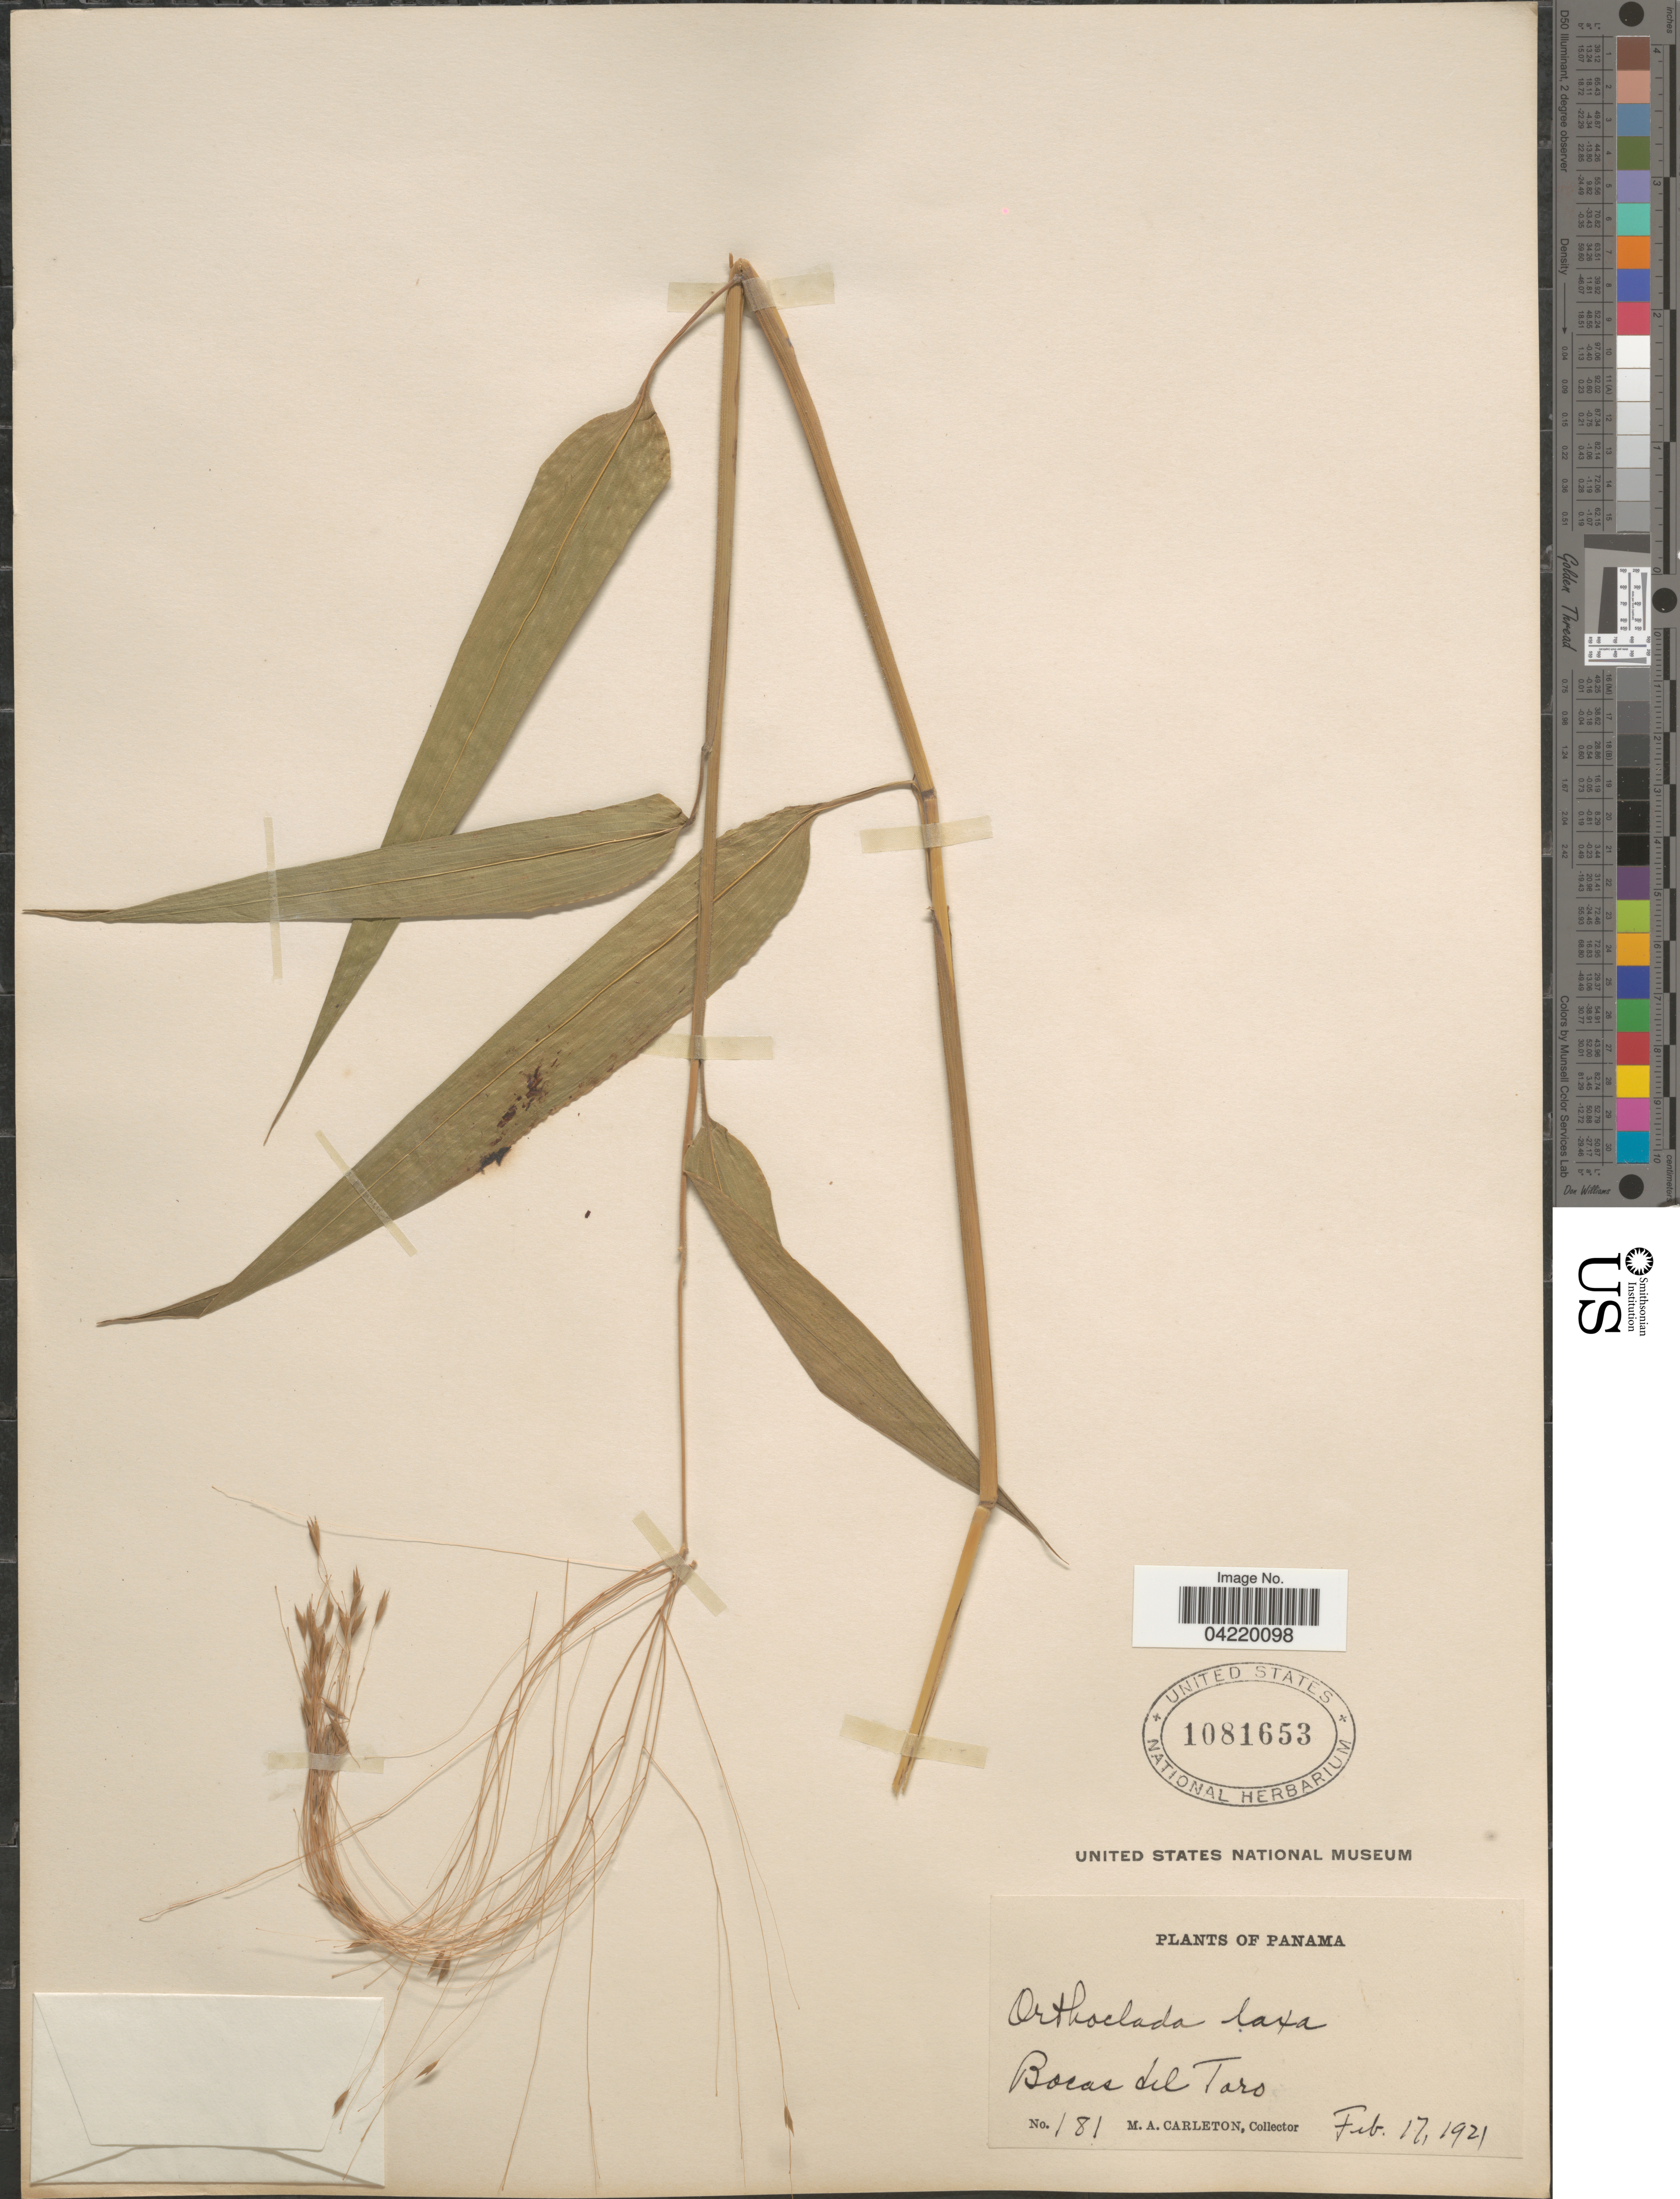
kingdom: Plantae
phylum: Tracheophyta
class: Liliopsida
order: Poales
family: Poaceae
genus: Orthoclada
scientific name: Orthoclada laxa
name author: P. Beauv.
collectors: M. A. Carleton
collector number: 181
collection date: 1921-02-17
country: Panama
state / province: Bocas del Toro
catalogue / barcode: US 1081653